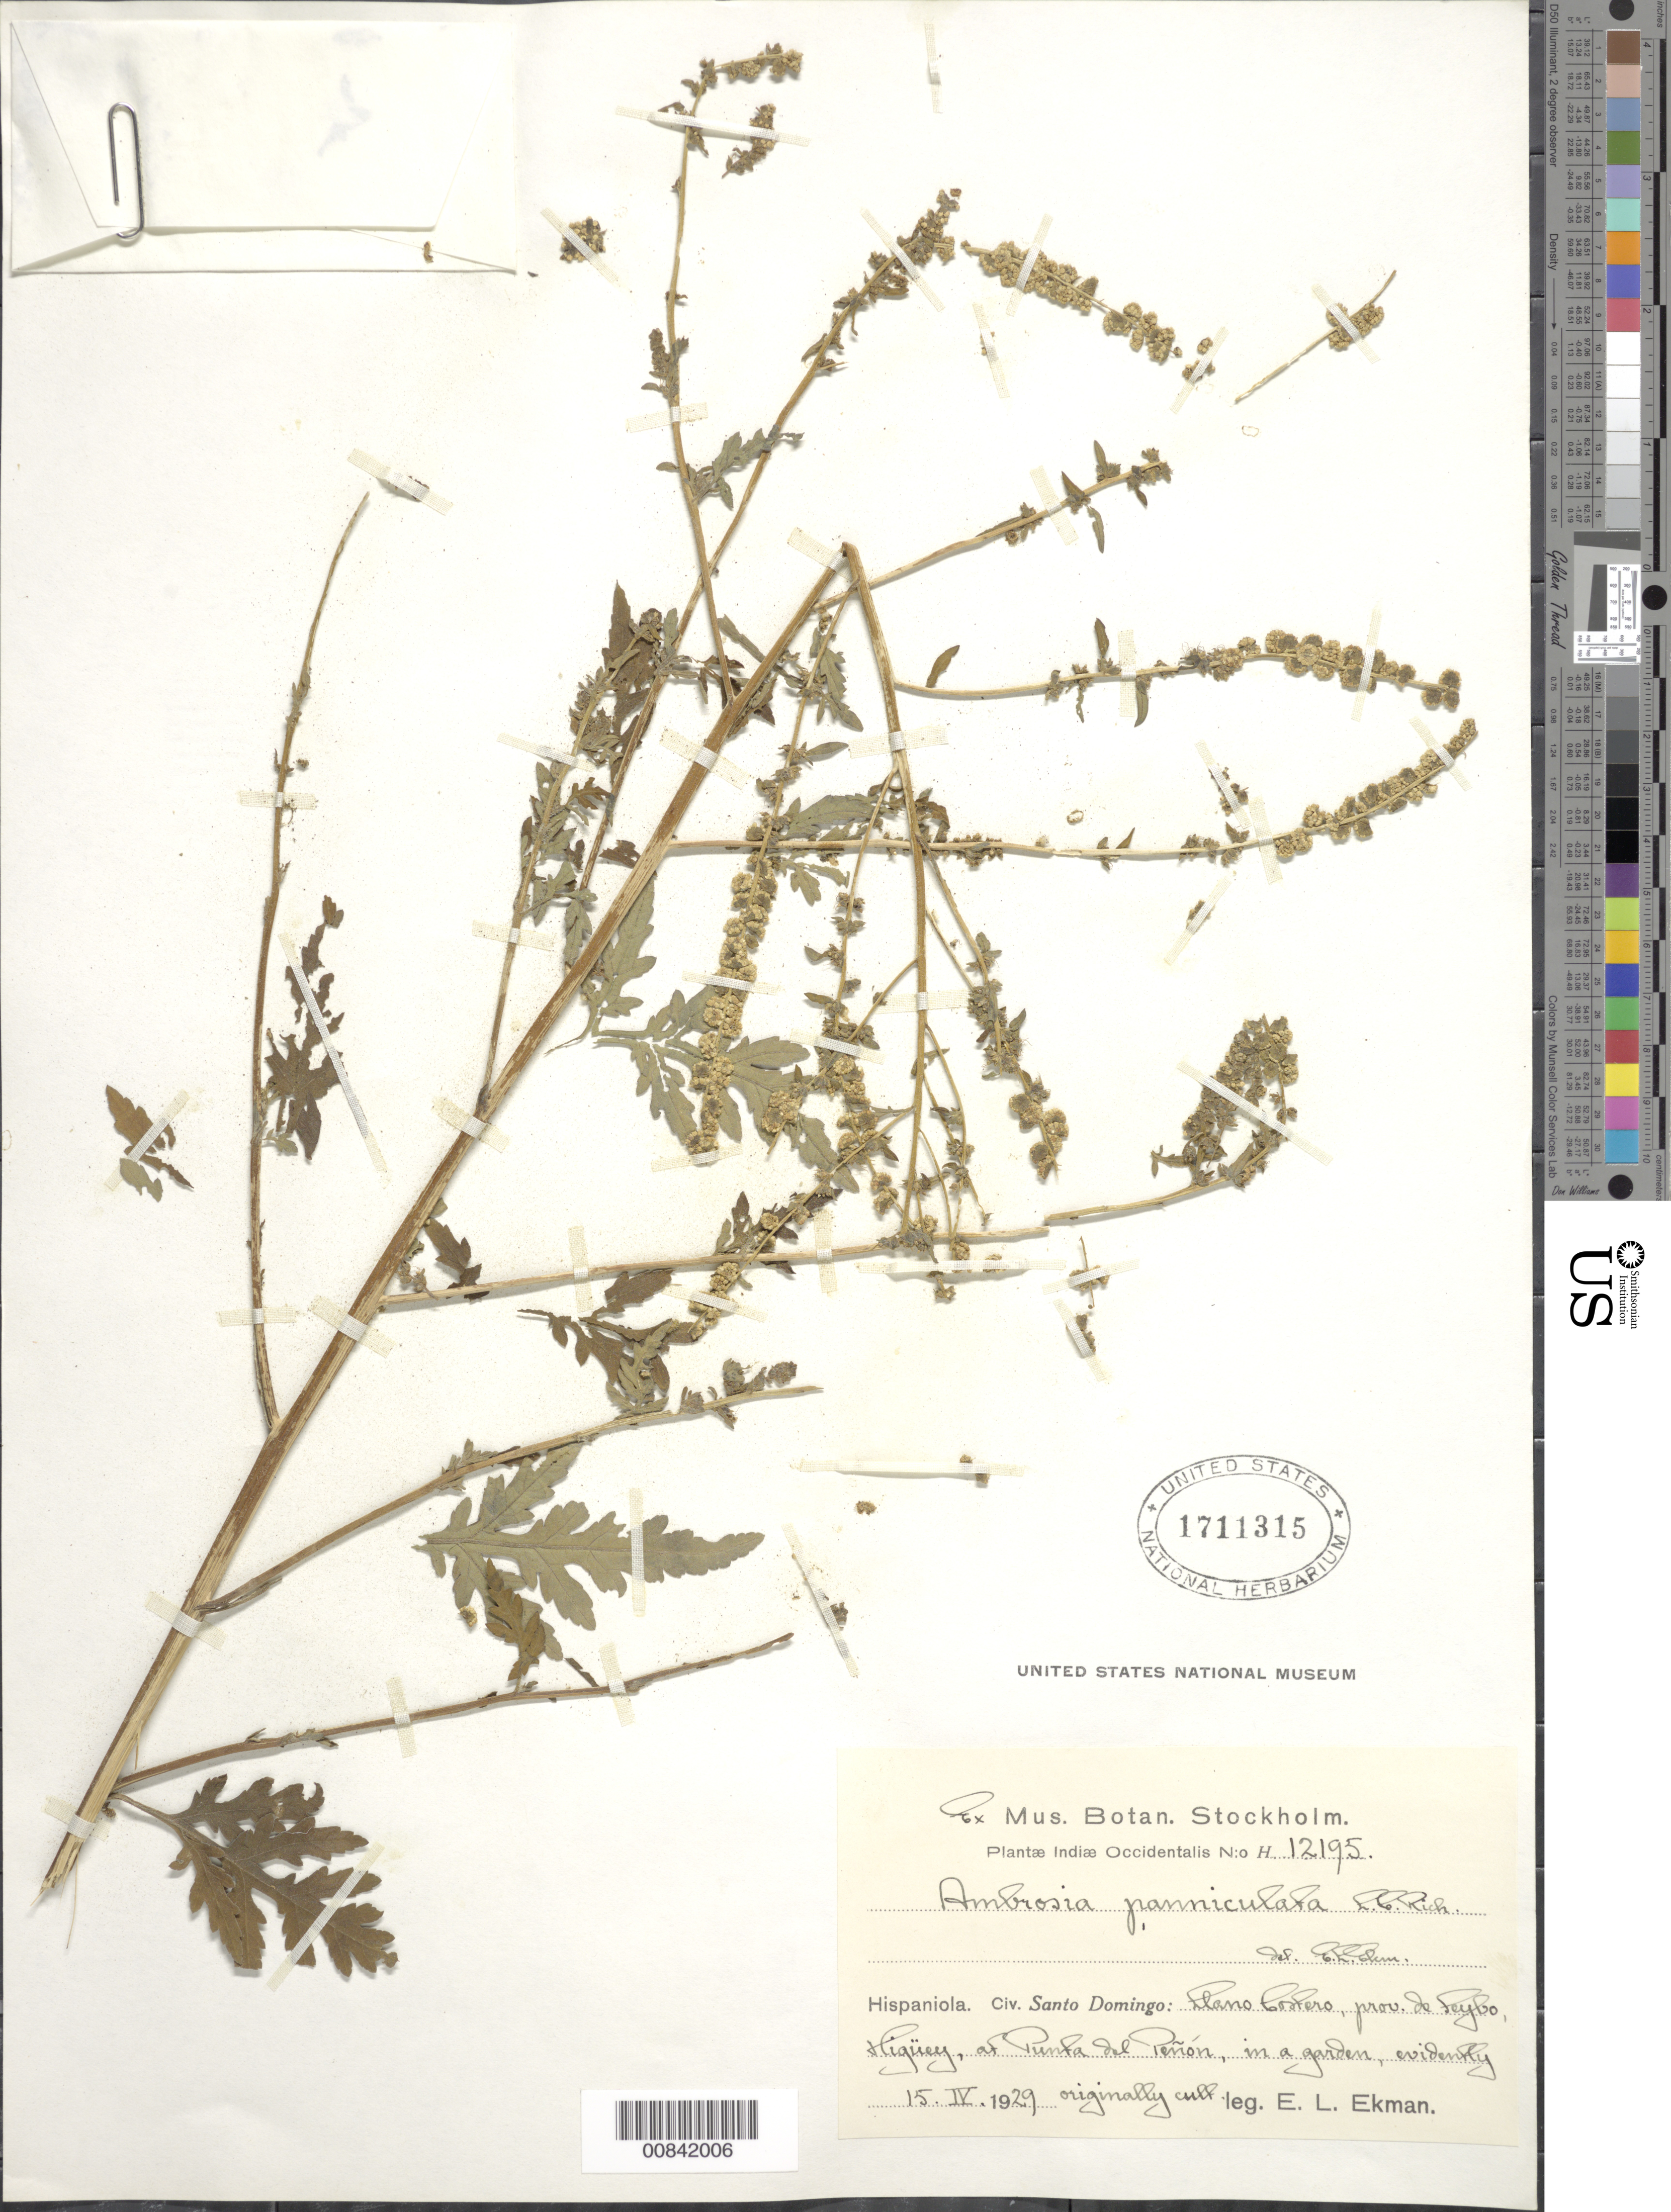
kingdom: Plantae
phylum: Tracheophyta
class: Magnoliopsida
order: Asterales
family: Asteraceae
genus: Ambrosia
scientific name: Ambrosia paniculata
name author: Michx.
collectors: E. L. Ekman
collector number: H 12195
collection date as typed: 15 Apr 1929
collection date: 1929-04-15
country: Dominican Republic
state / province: El Seibo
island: Hispaniola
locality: Llano Costero, Higüey, at Punta del Peñon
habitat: In garden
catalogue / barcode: US 1711315